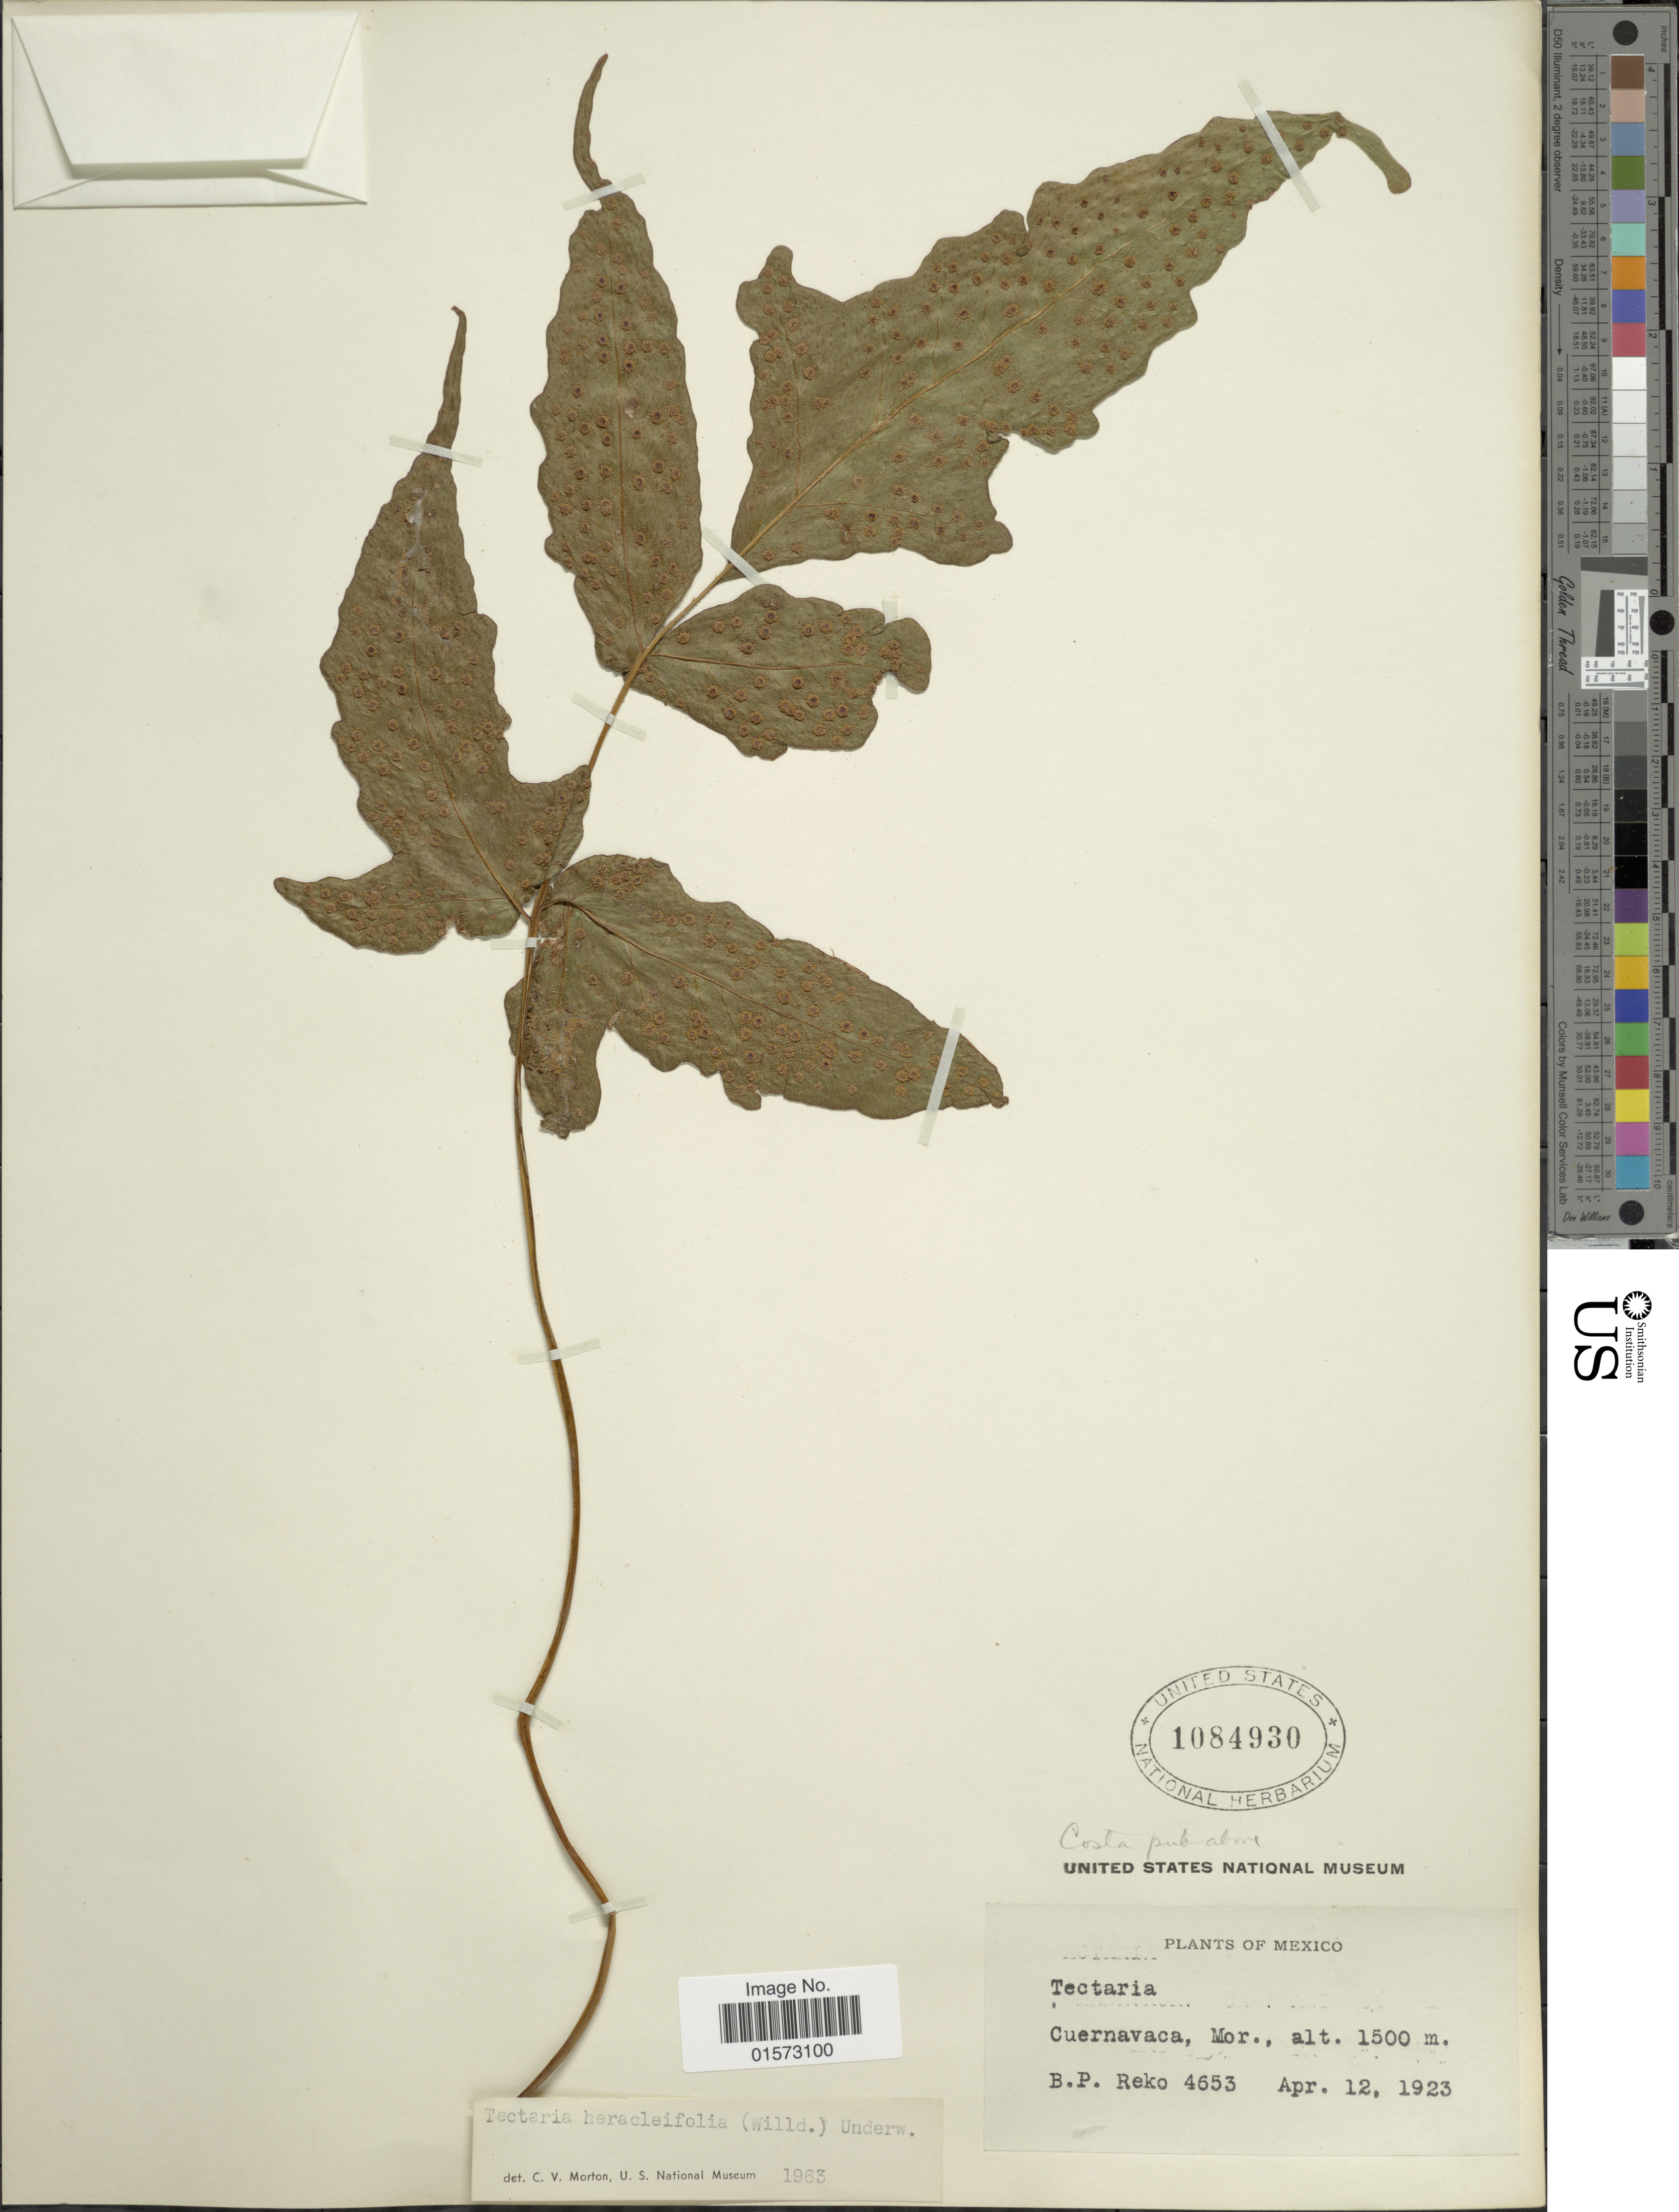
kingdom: Plantae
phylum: Tracheophyta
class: Polypodiopsida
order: Polypodiales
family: Tectariaceae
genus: Tectaria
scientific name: Tectaria heracleifolia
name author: (Willd.) Underw.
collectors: B. P. Reko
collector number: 4653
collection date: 1923-04-12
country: Mexico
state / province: Morelos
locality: Cuernavaca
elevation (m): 1500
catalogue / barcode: US 1084930